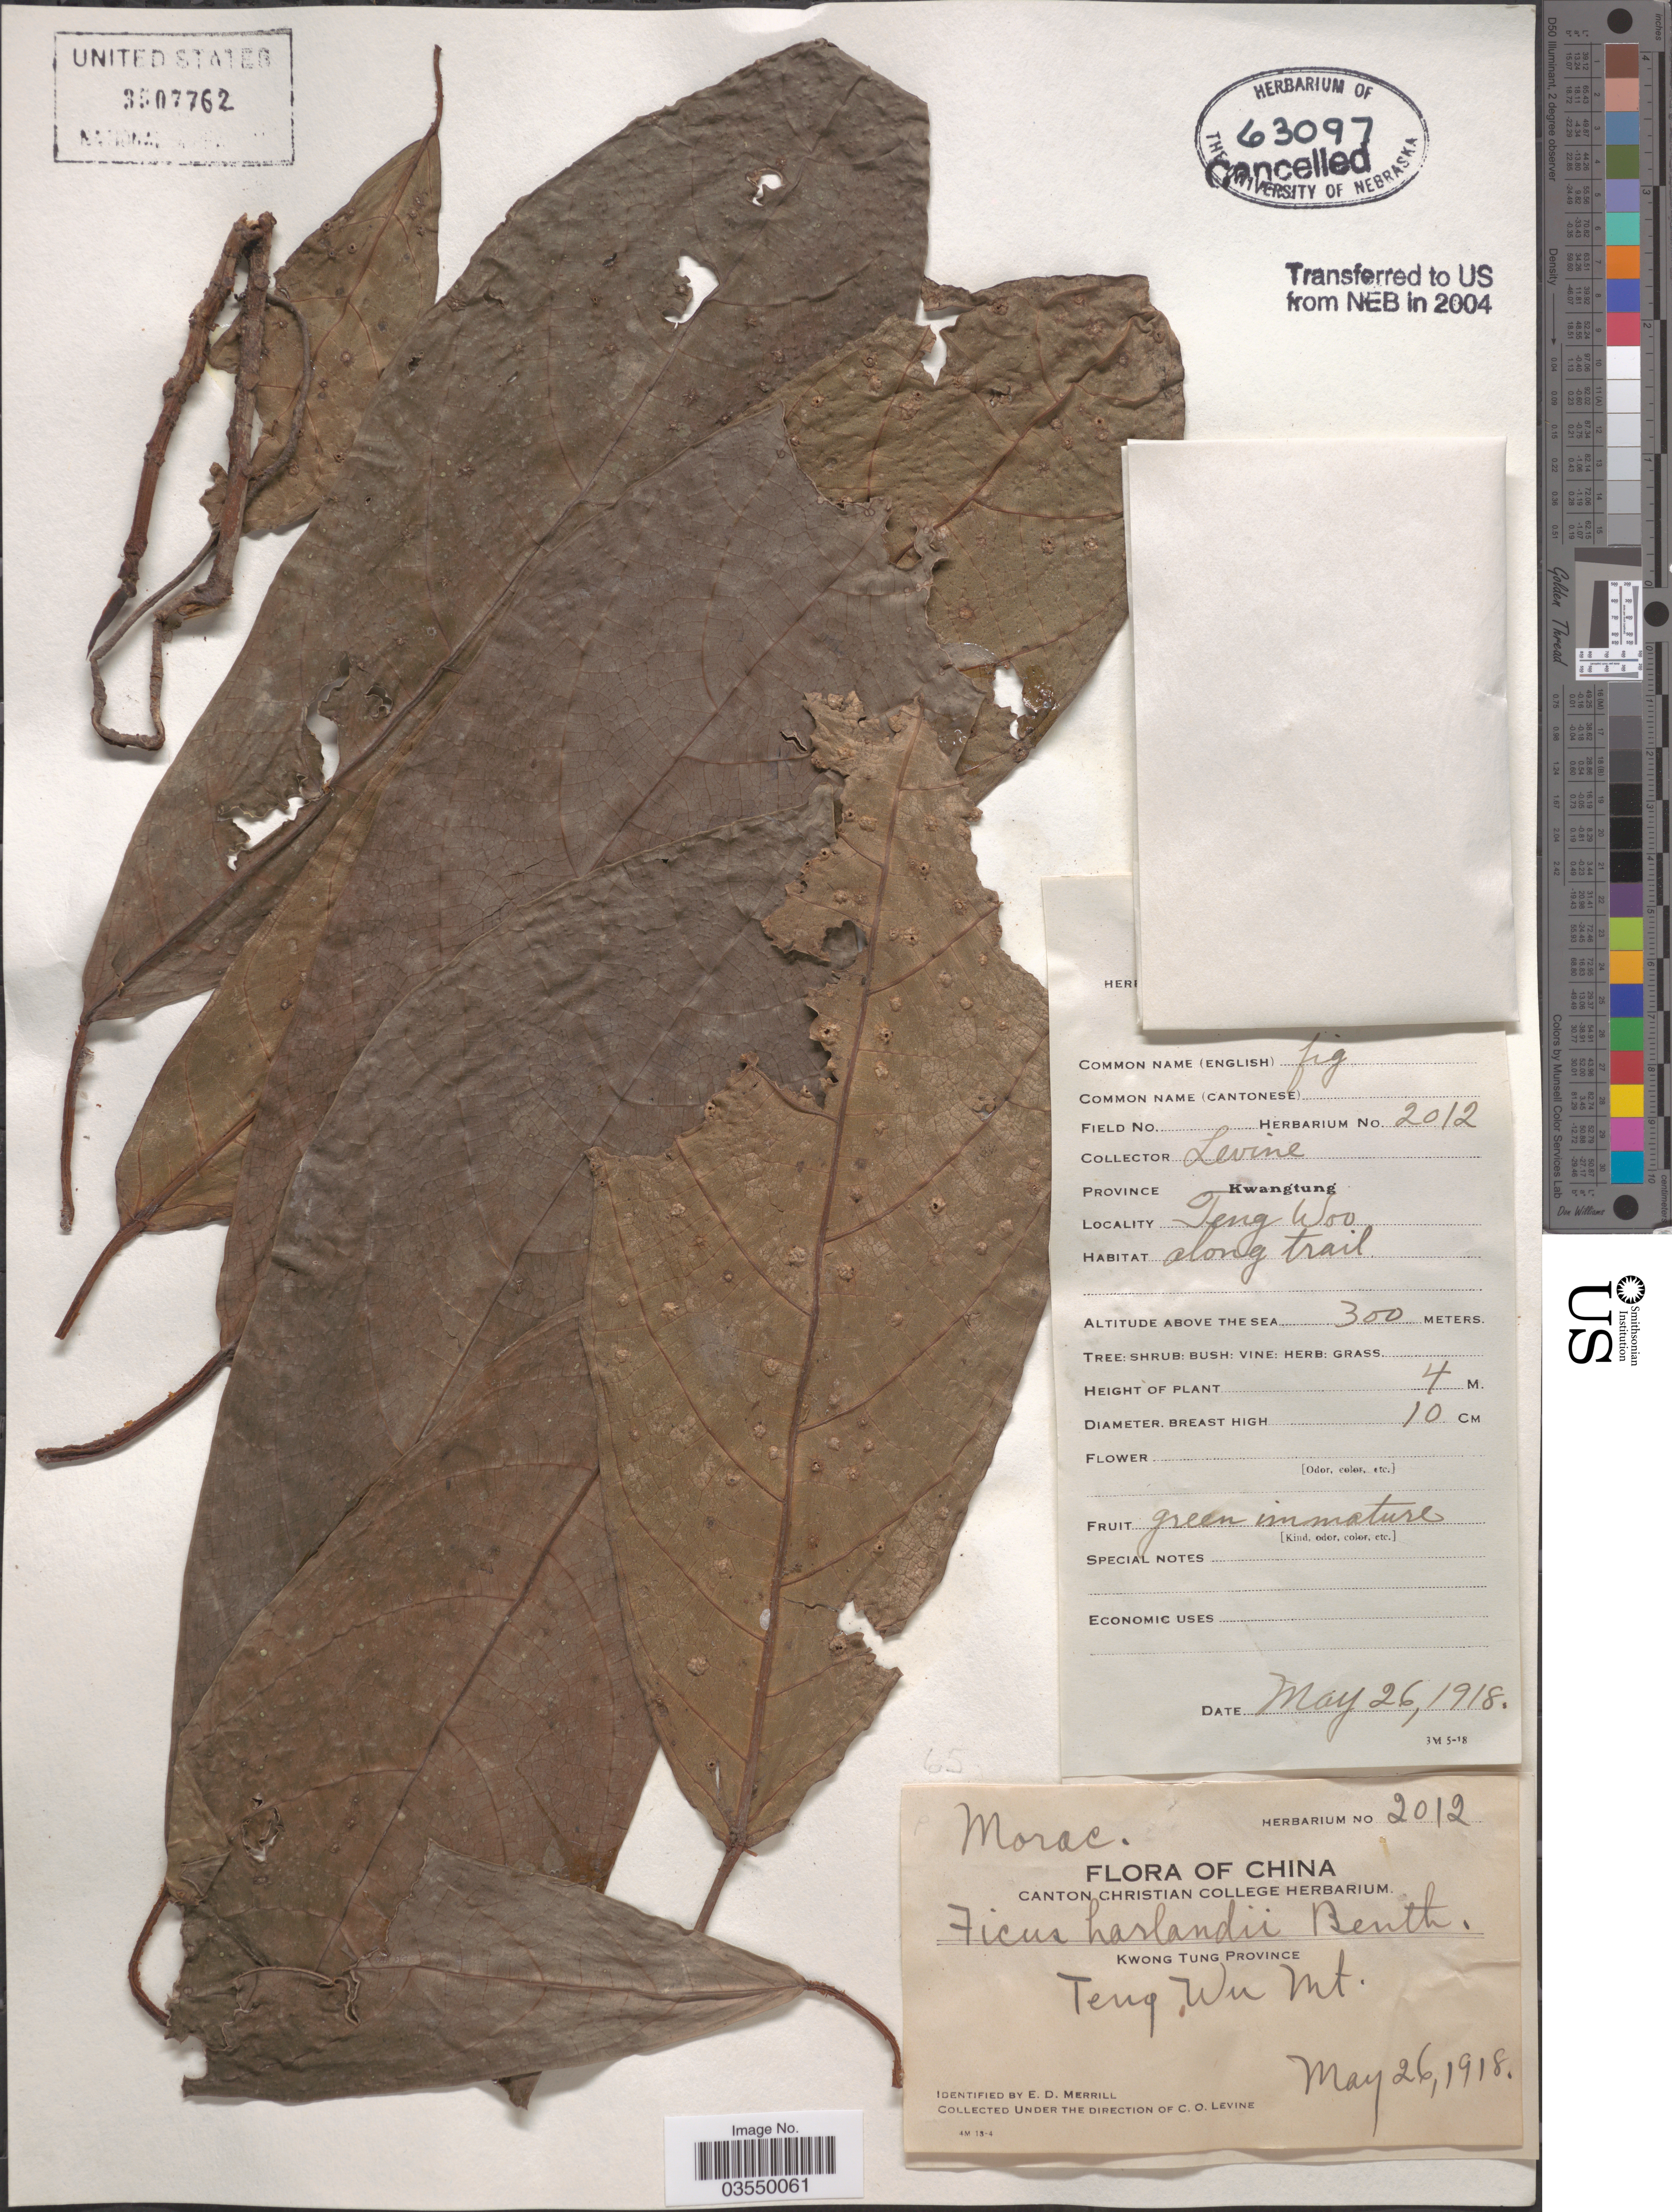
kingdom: Plantae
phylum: Tracheophyta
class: Magnoliopsida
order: Rosales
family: Moraceae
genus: Ficus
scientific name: Ficus fistulosa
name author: Reinw. ex Blume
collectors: C. O. Levine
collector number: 2012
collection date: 1918-05-26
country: China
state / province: Guangdong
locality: Province Kwangtung. Teng Woo. Teng Wu Mt.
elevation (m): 300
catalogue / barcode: US 3507762